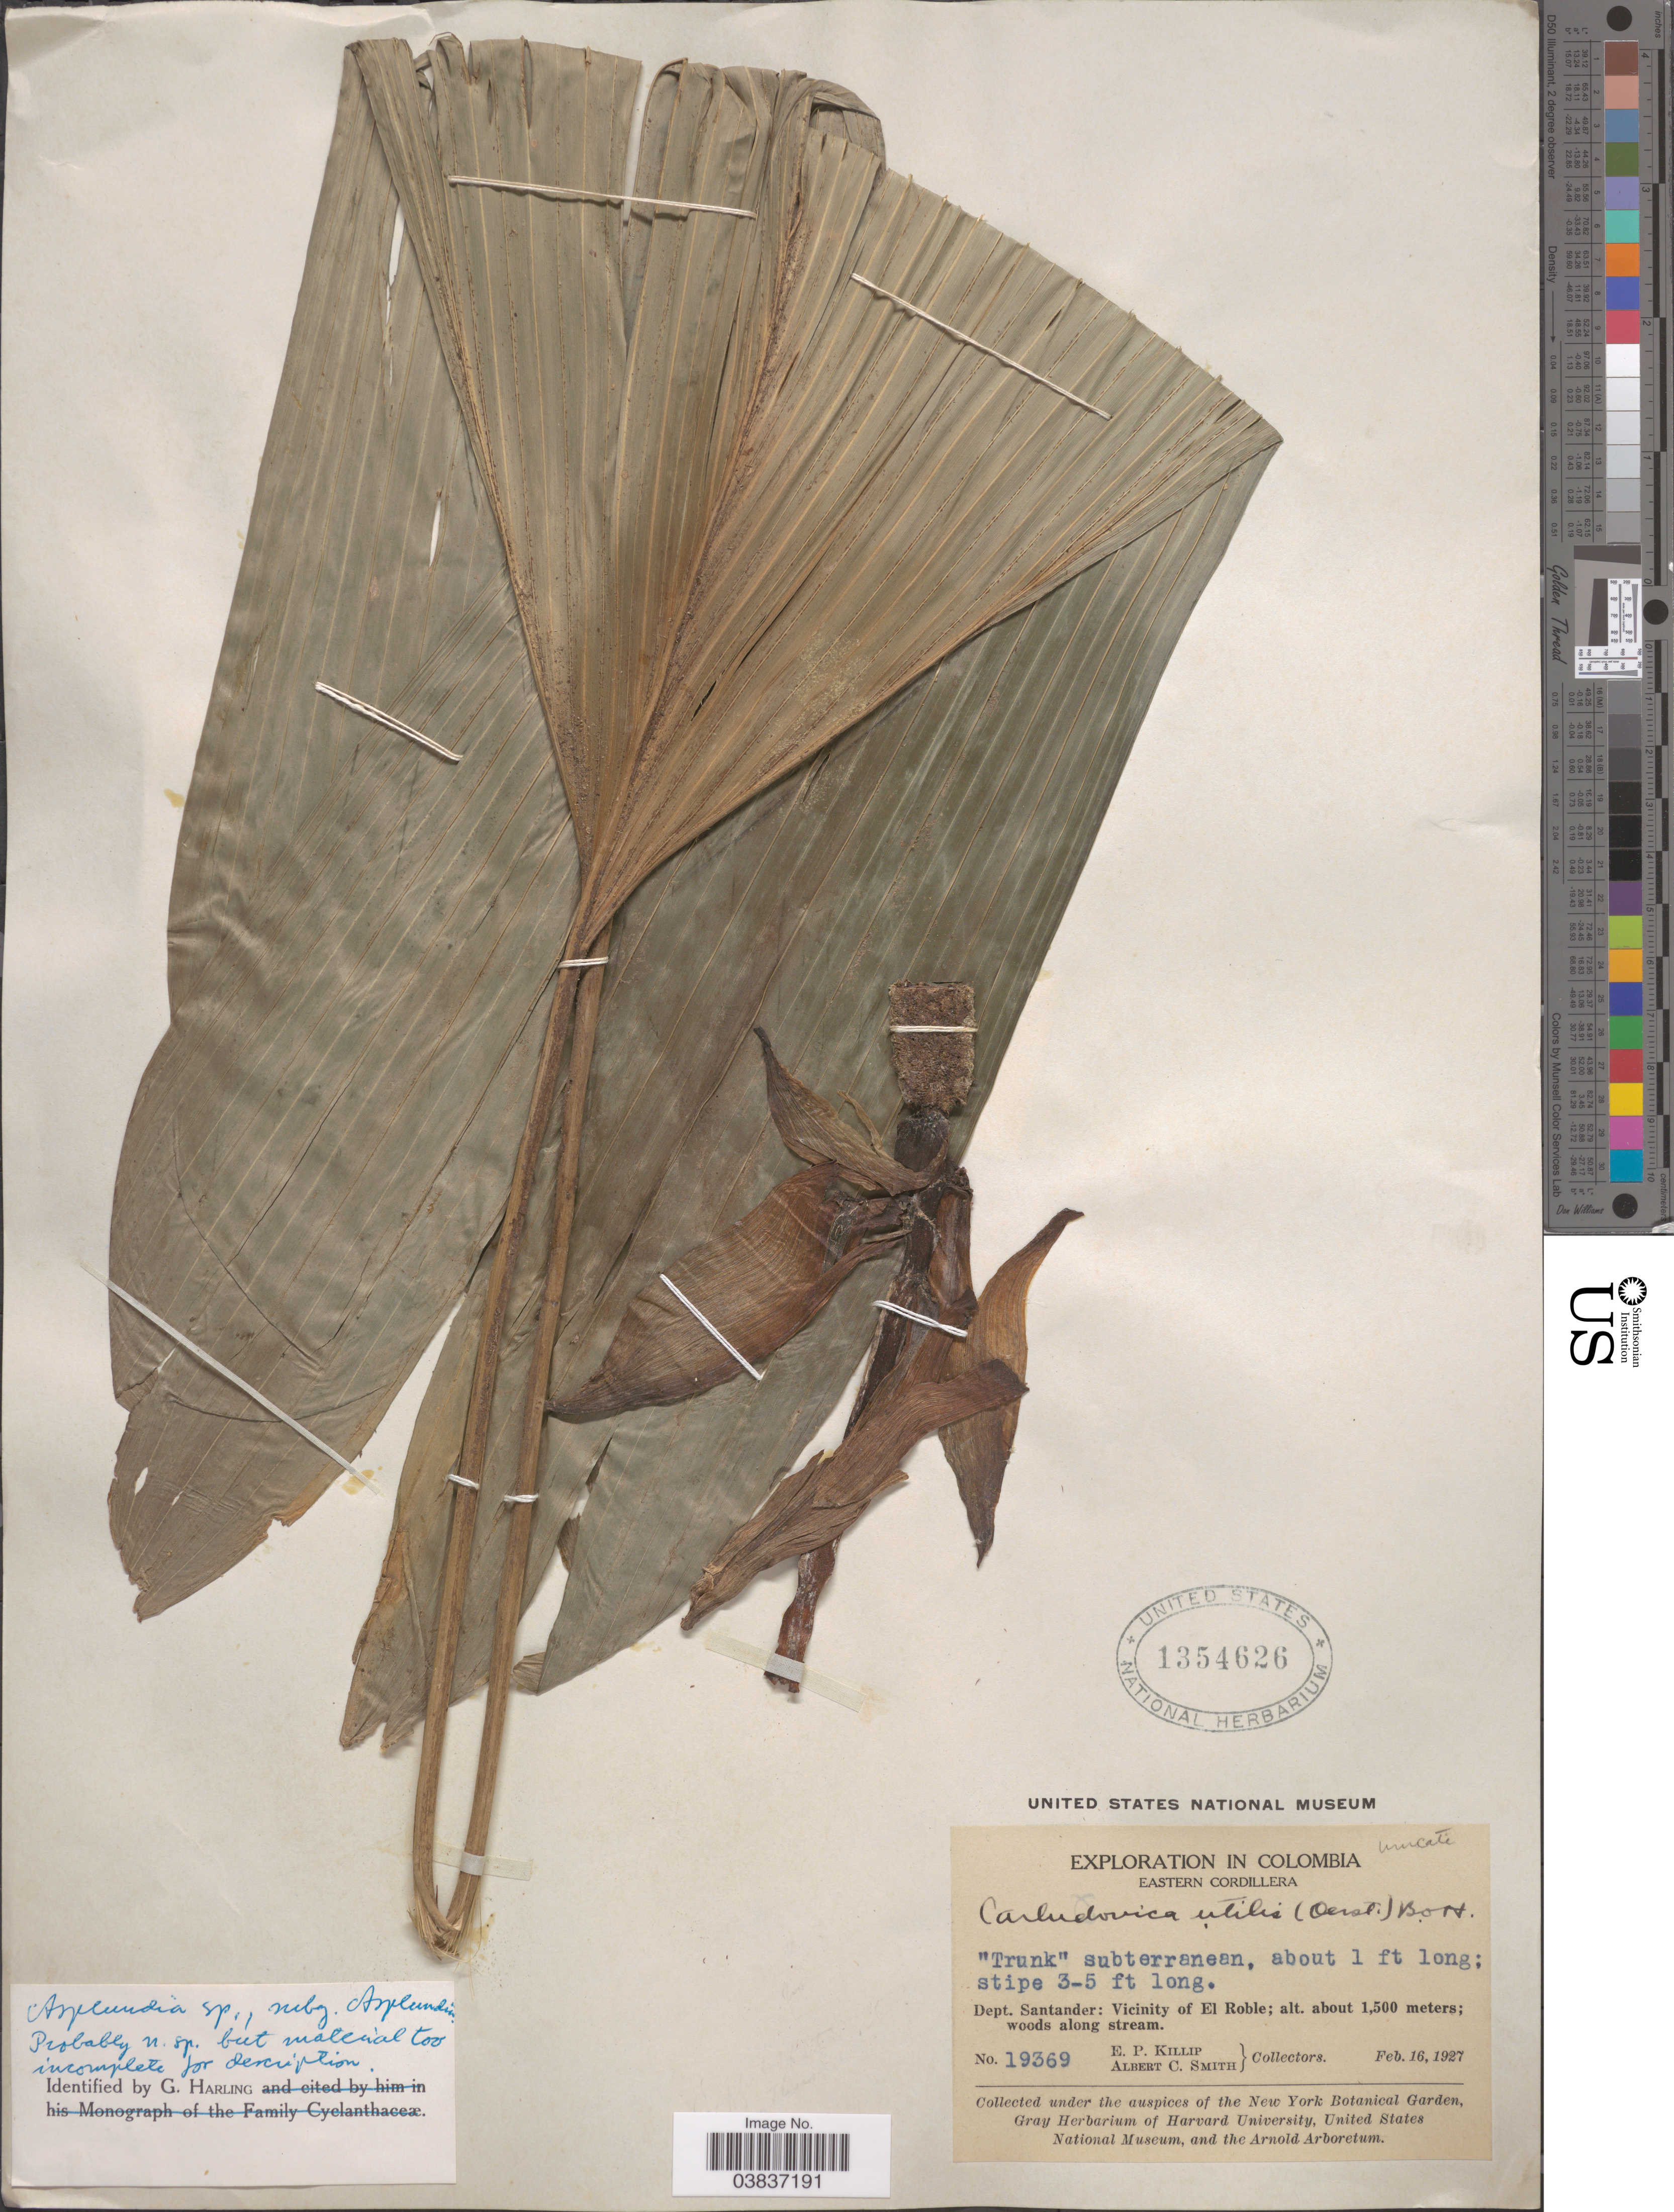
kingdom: Plantae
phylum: Tracheophyta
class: Liliopsida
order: Pandanales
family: Cyclanthaceae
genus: Asplundia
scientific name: Asplundia sp.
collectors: E. P. Killip & A. C. Smith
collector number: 19369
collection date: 1927-02-16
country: Colombia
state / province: Santander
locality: Eastern Cordillera. Dept. Santander: Vicinity of El Roble.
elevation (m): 1500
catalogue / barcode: US 1354626